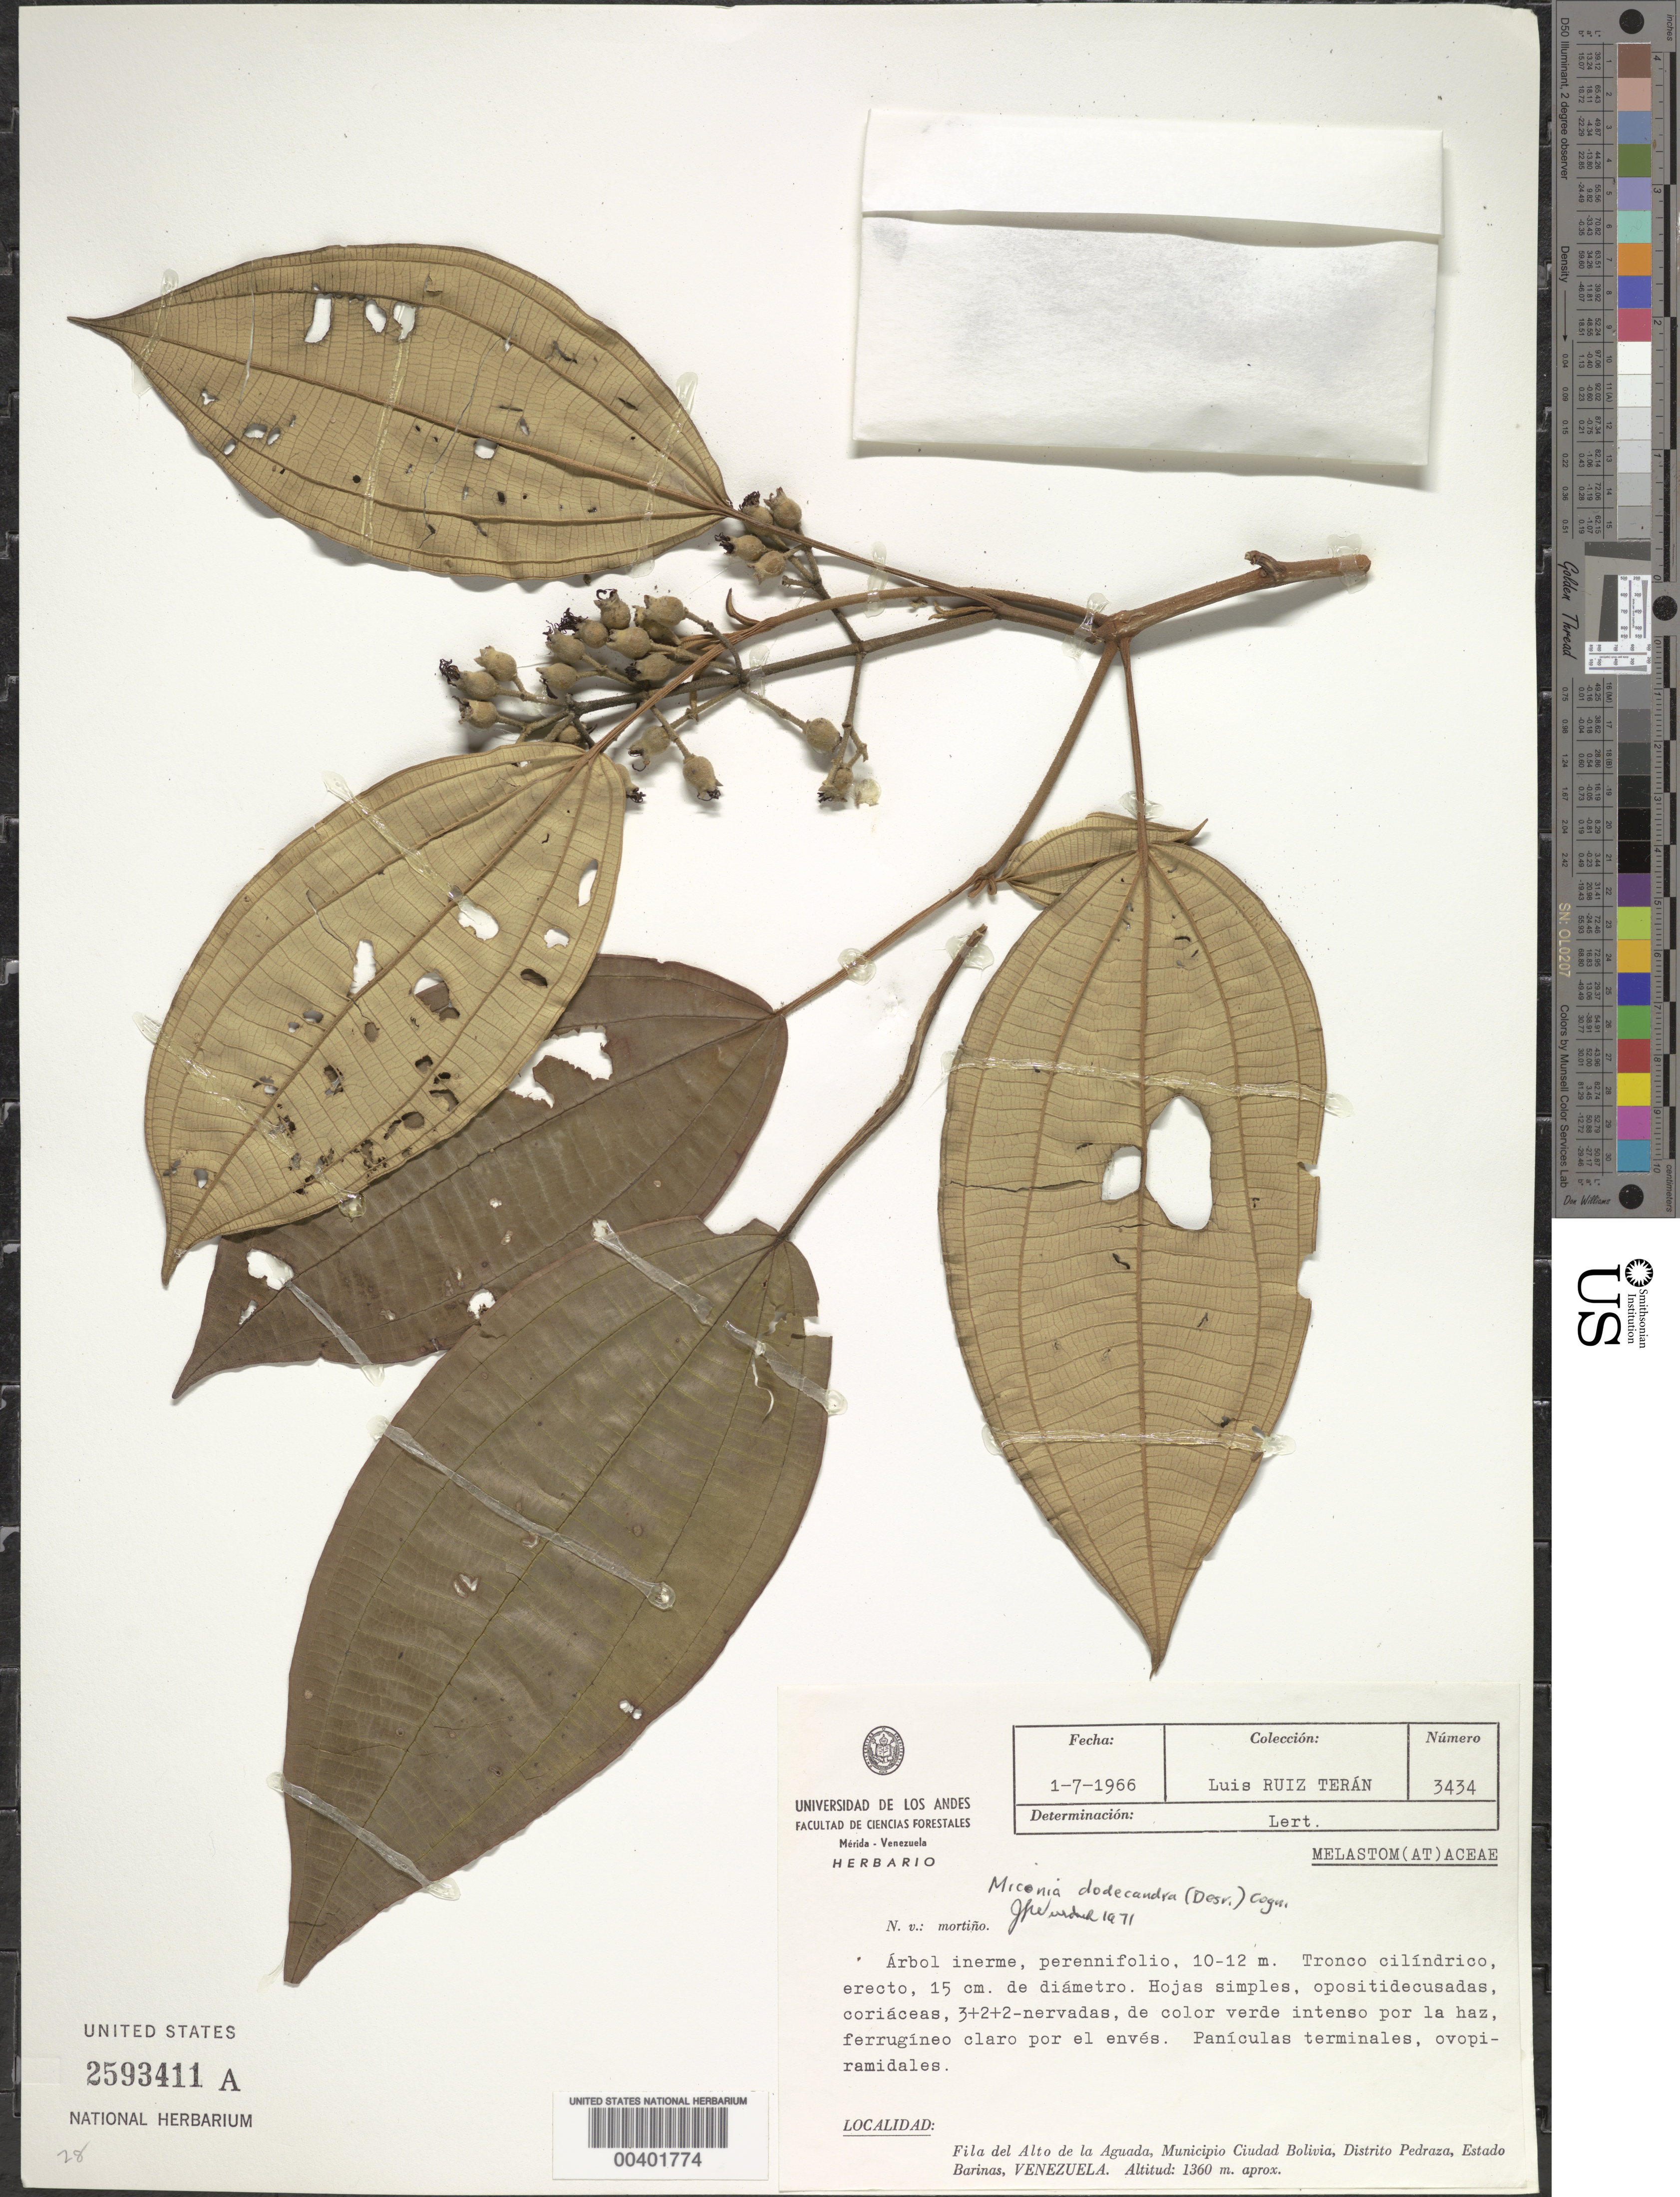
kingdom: Plantae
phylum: Tracheophyta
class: Magnoliopsida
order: Myrtales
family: Melastomataceae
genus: Miconia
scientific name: Miconia dodecandra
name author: Cogn.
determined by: Wurdack, John J., (US), US (UNITED STATES)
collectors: L. E. Ruíz-Terán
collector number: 3434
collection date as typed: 01 Jul 1966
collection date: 1966-07-01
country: Venezuela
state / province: Barinas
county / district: Pedraza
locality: Alto de La Aguada. Municipio Ciudad Bolivia. Aguada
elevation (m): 1360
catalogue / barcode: US 2593411A